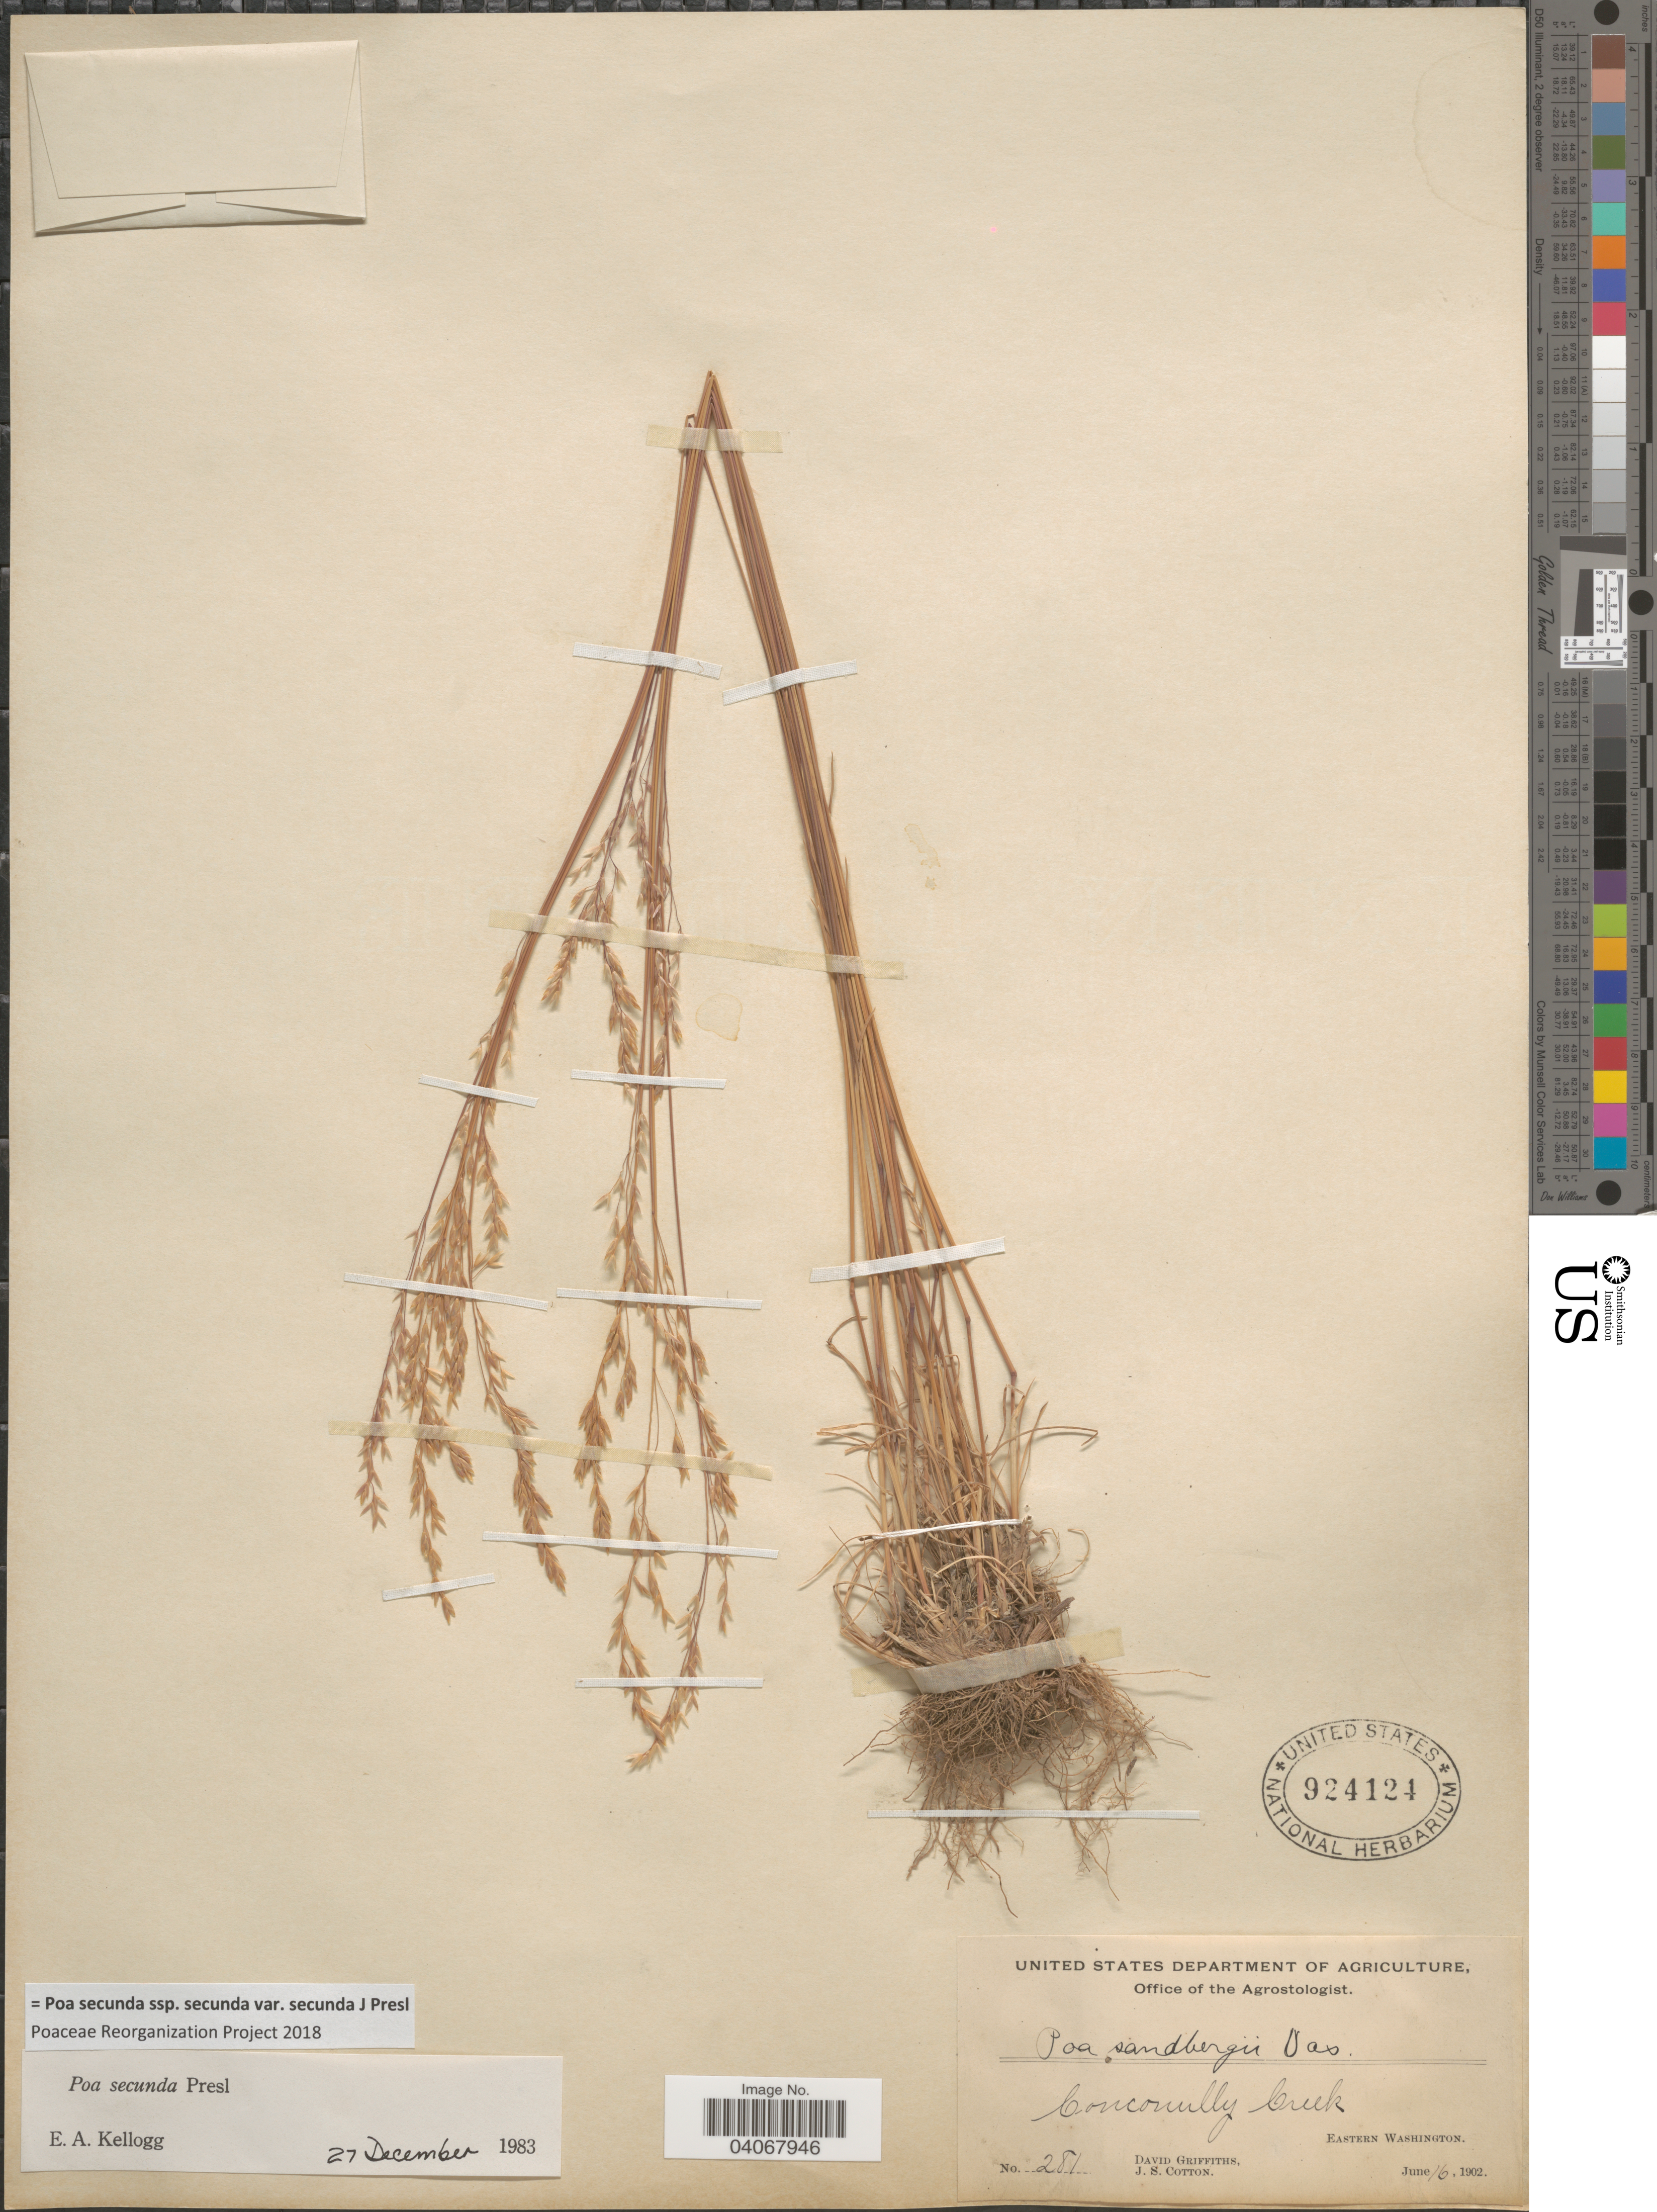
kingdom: Plantae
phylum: Tracheophyta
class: Liliopsida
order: Poales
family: Poaceae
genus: Poa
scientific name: Poa secunda subsp. secunda var. secunda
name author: J. Presl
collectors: D. Griffiths & J. S. Cotton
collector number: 281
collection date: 1902-06-16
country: United States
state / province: Washington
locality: Conconully Creek. Eastern Washington.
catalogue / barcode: US 924124